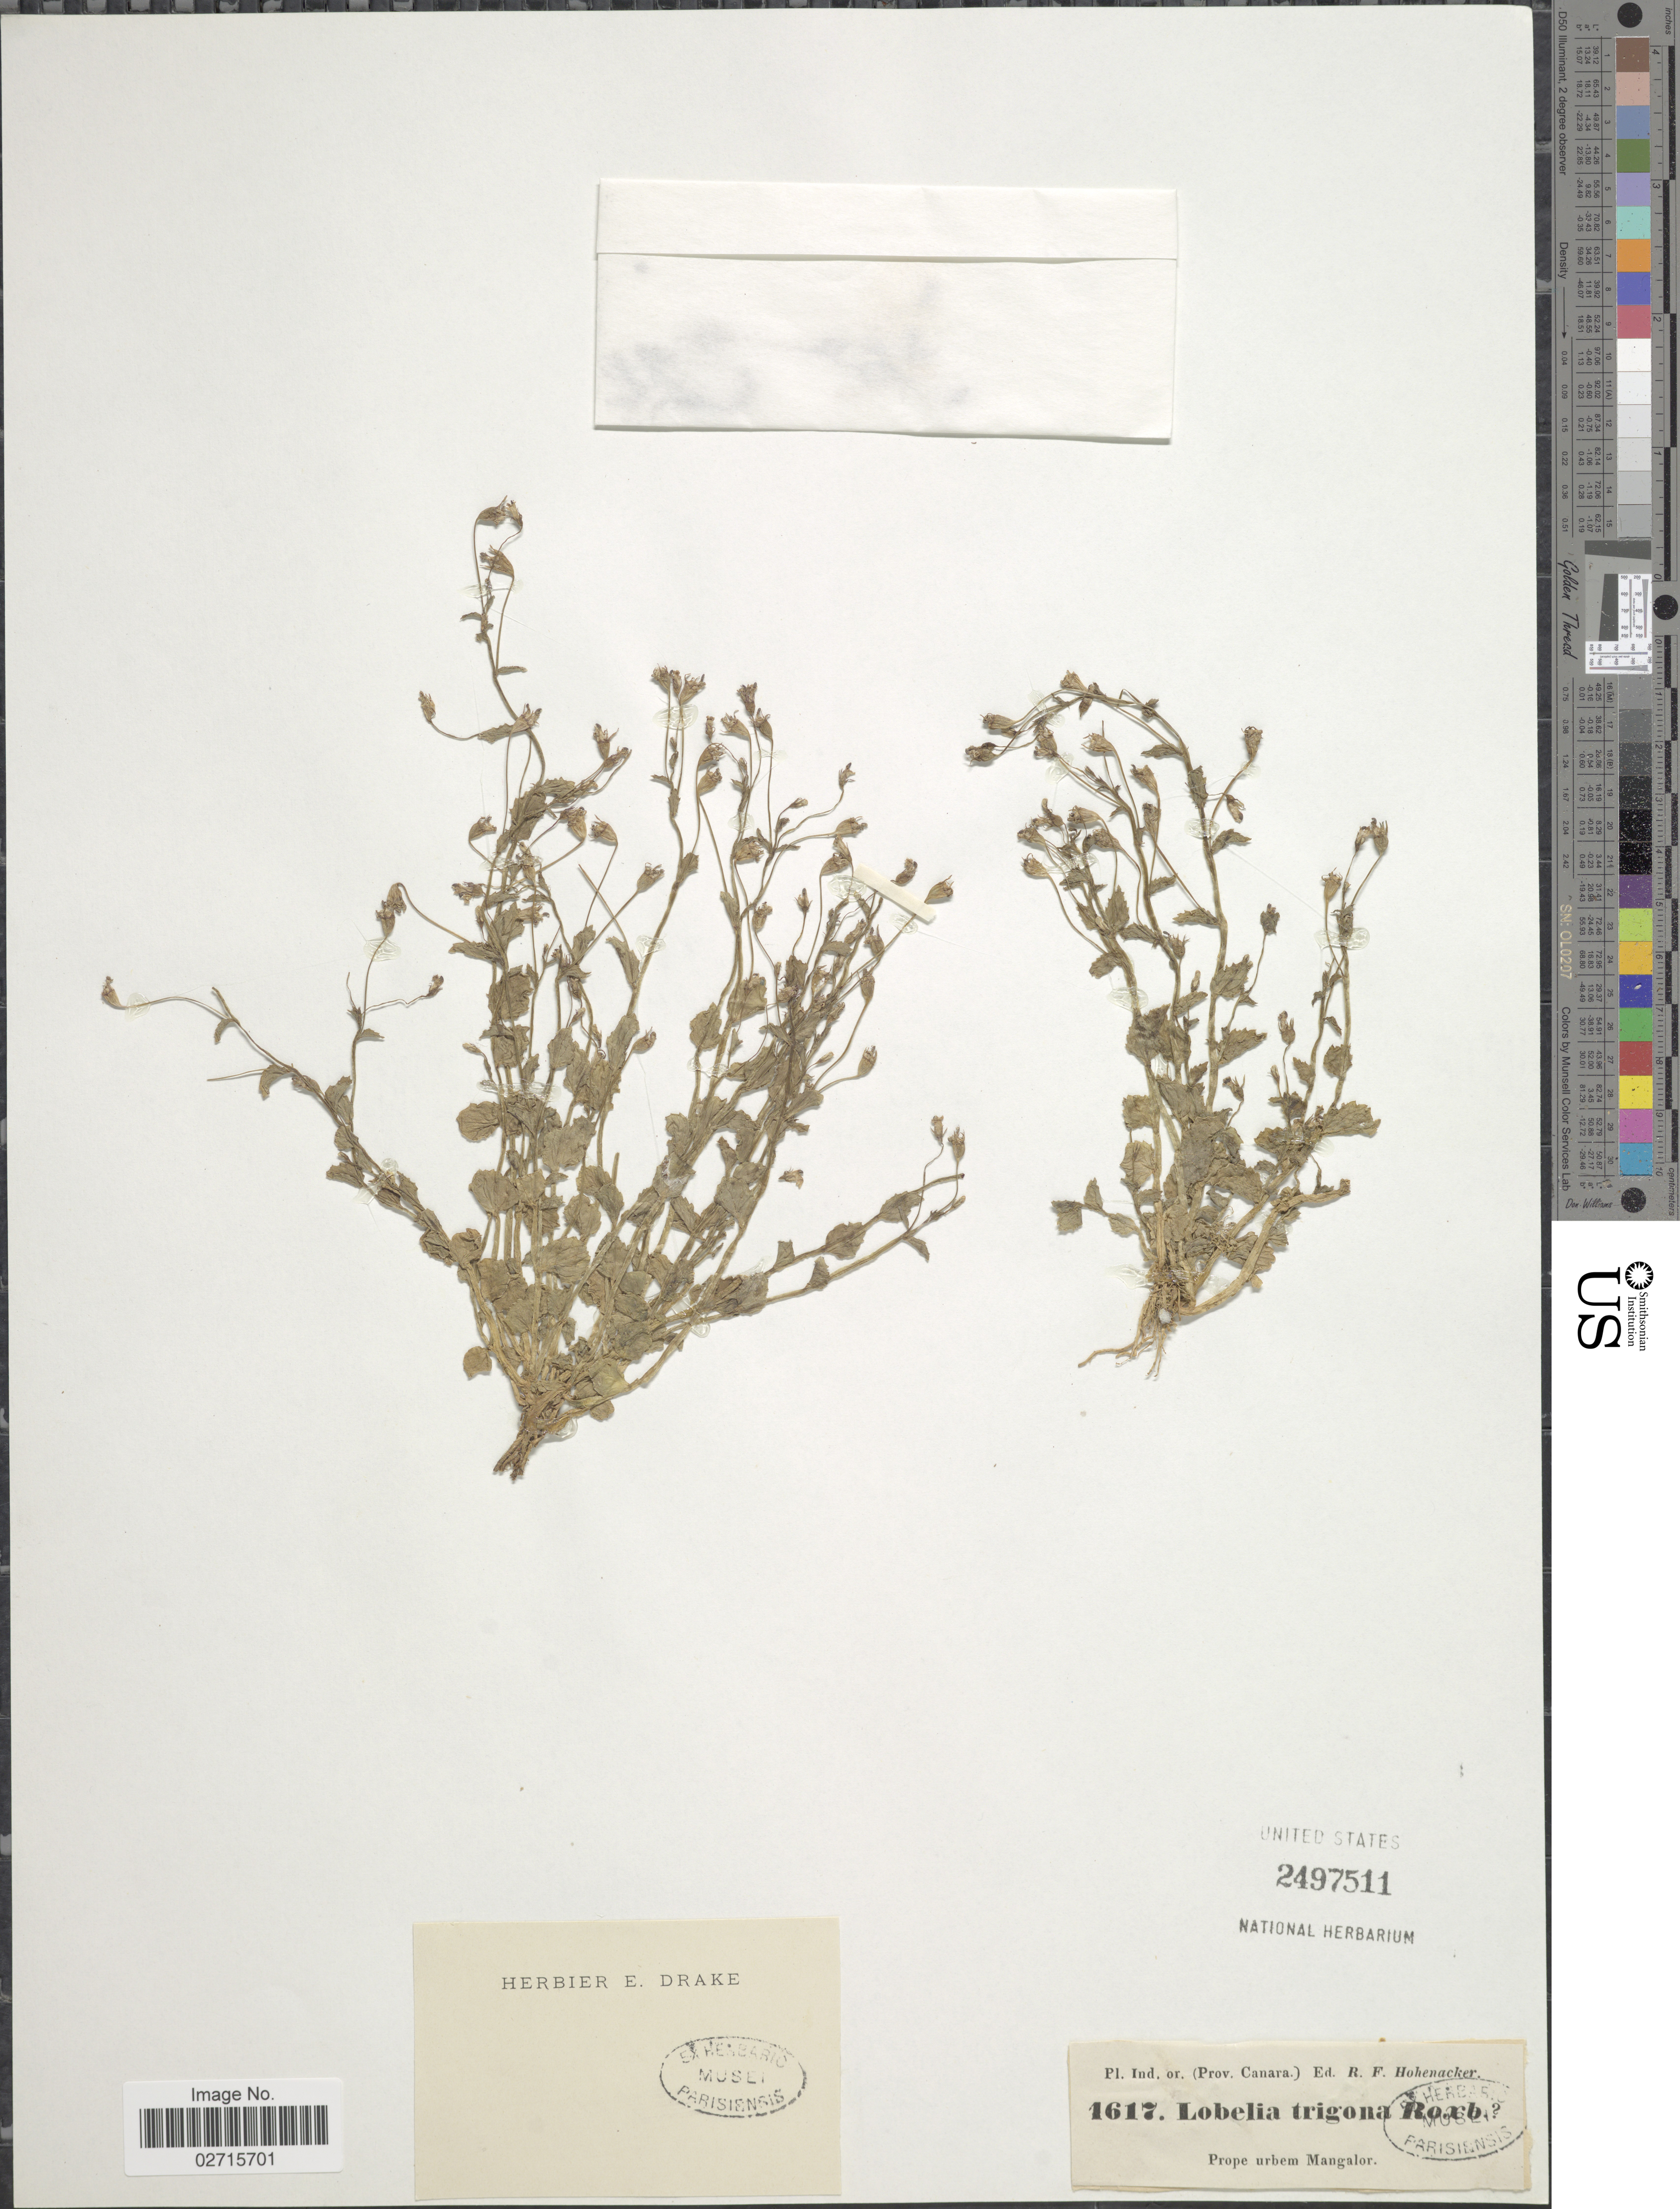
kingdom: Plantae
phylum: Tracheophyta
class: Magnoliopsida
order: Asterales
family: Campanulaceae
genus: Lobelia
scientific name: Lobelia alsinoides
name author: Lam.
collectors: R. F. Hohenacker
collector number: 1617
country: India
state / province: Karnataka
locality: Pl. Ind. or. (Prov. Canara). Prope urbem Mangalor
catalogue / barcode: US 2497511